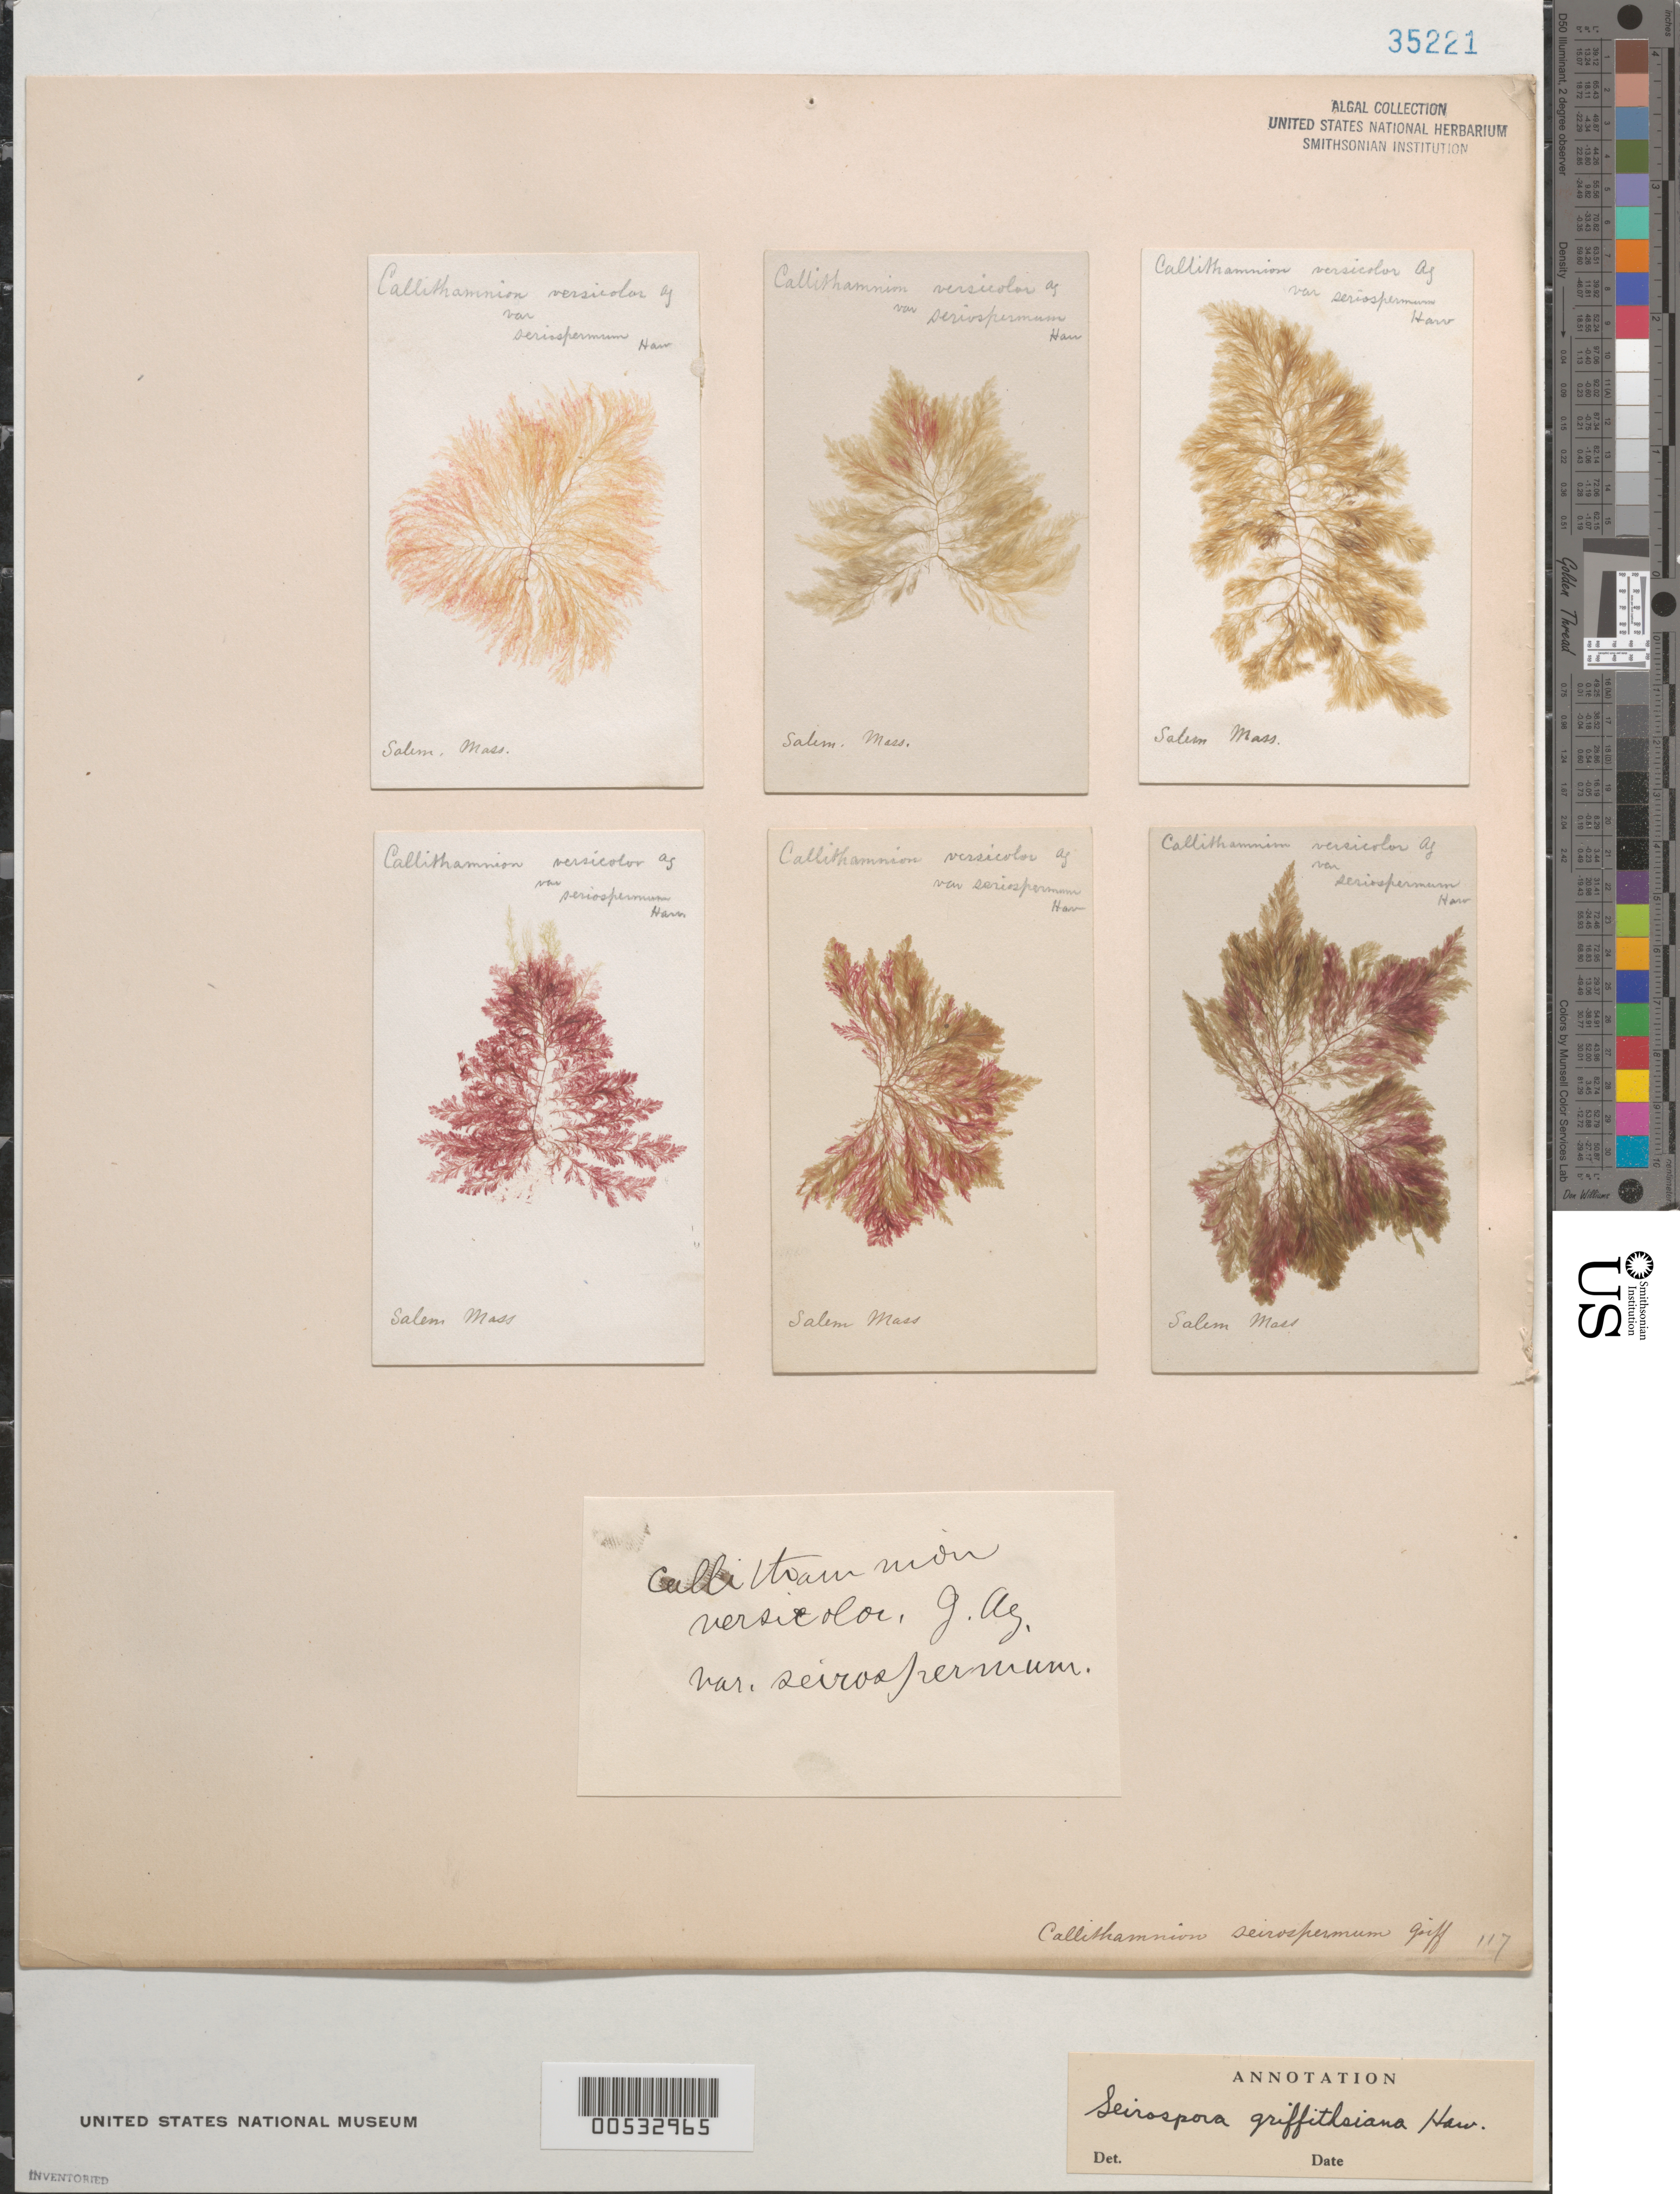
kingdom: Plantae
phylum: Rhodophyta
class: Florideophyceae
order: Ceramiales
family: Callithamniaceae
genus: Seirospora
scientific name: Seirospora interrupta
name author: (Sm.) F. Schmitz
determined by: Algae name updating Project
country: United States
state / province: Massachusetts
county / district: Essex County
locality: Salem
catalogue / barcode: US 35221